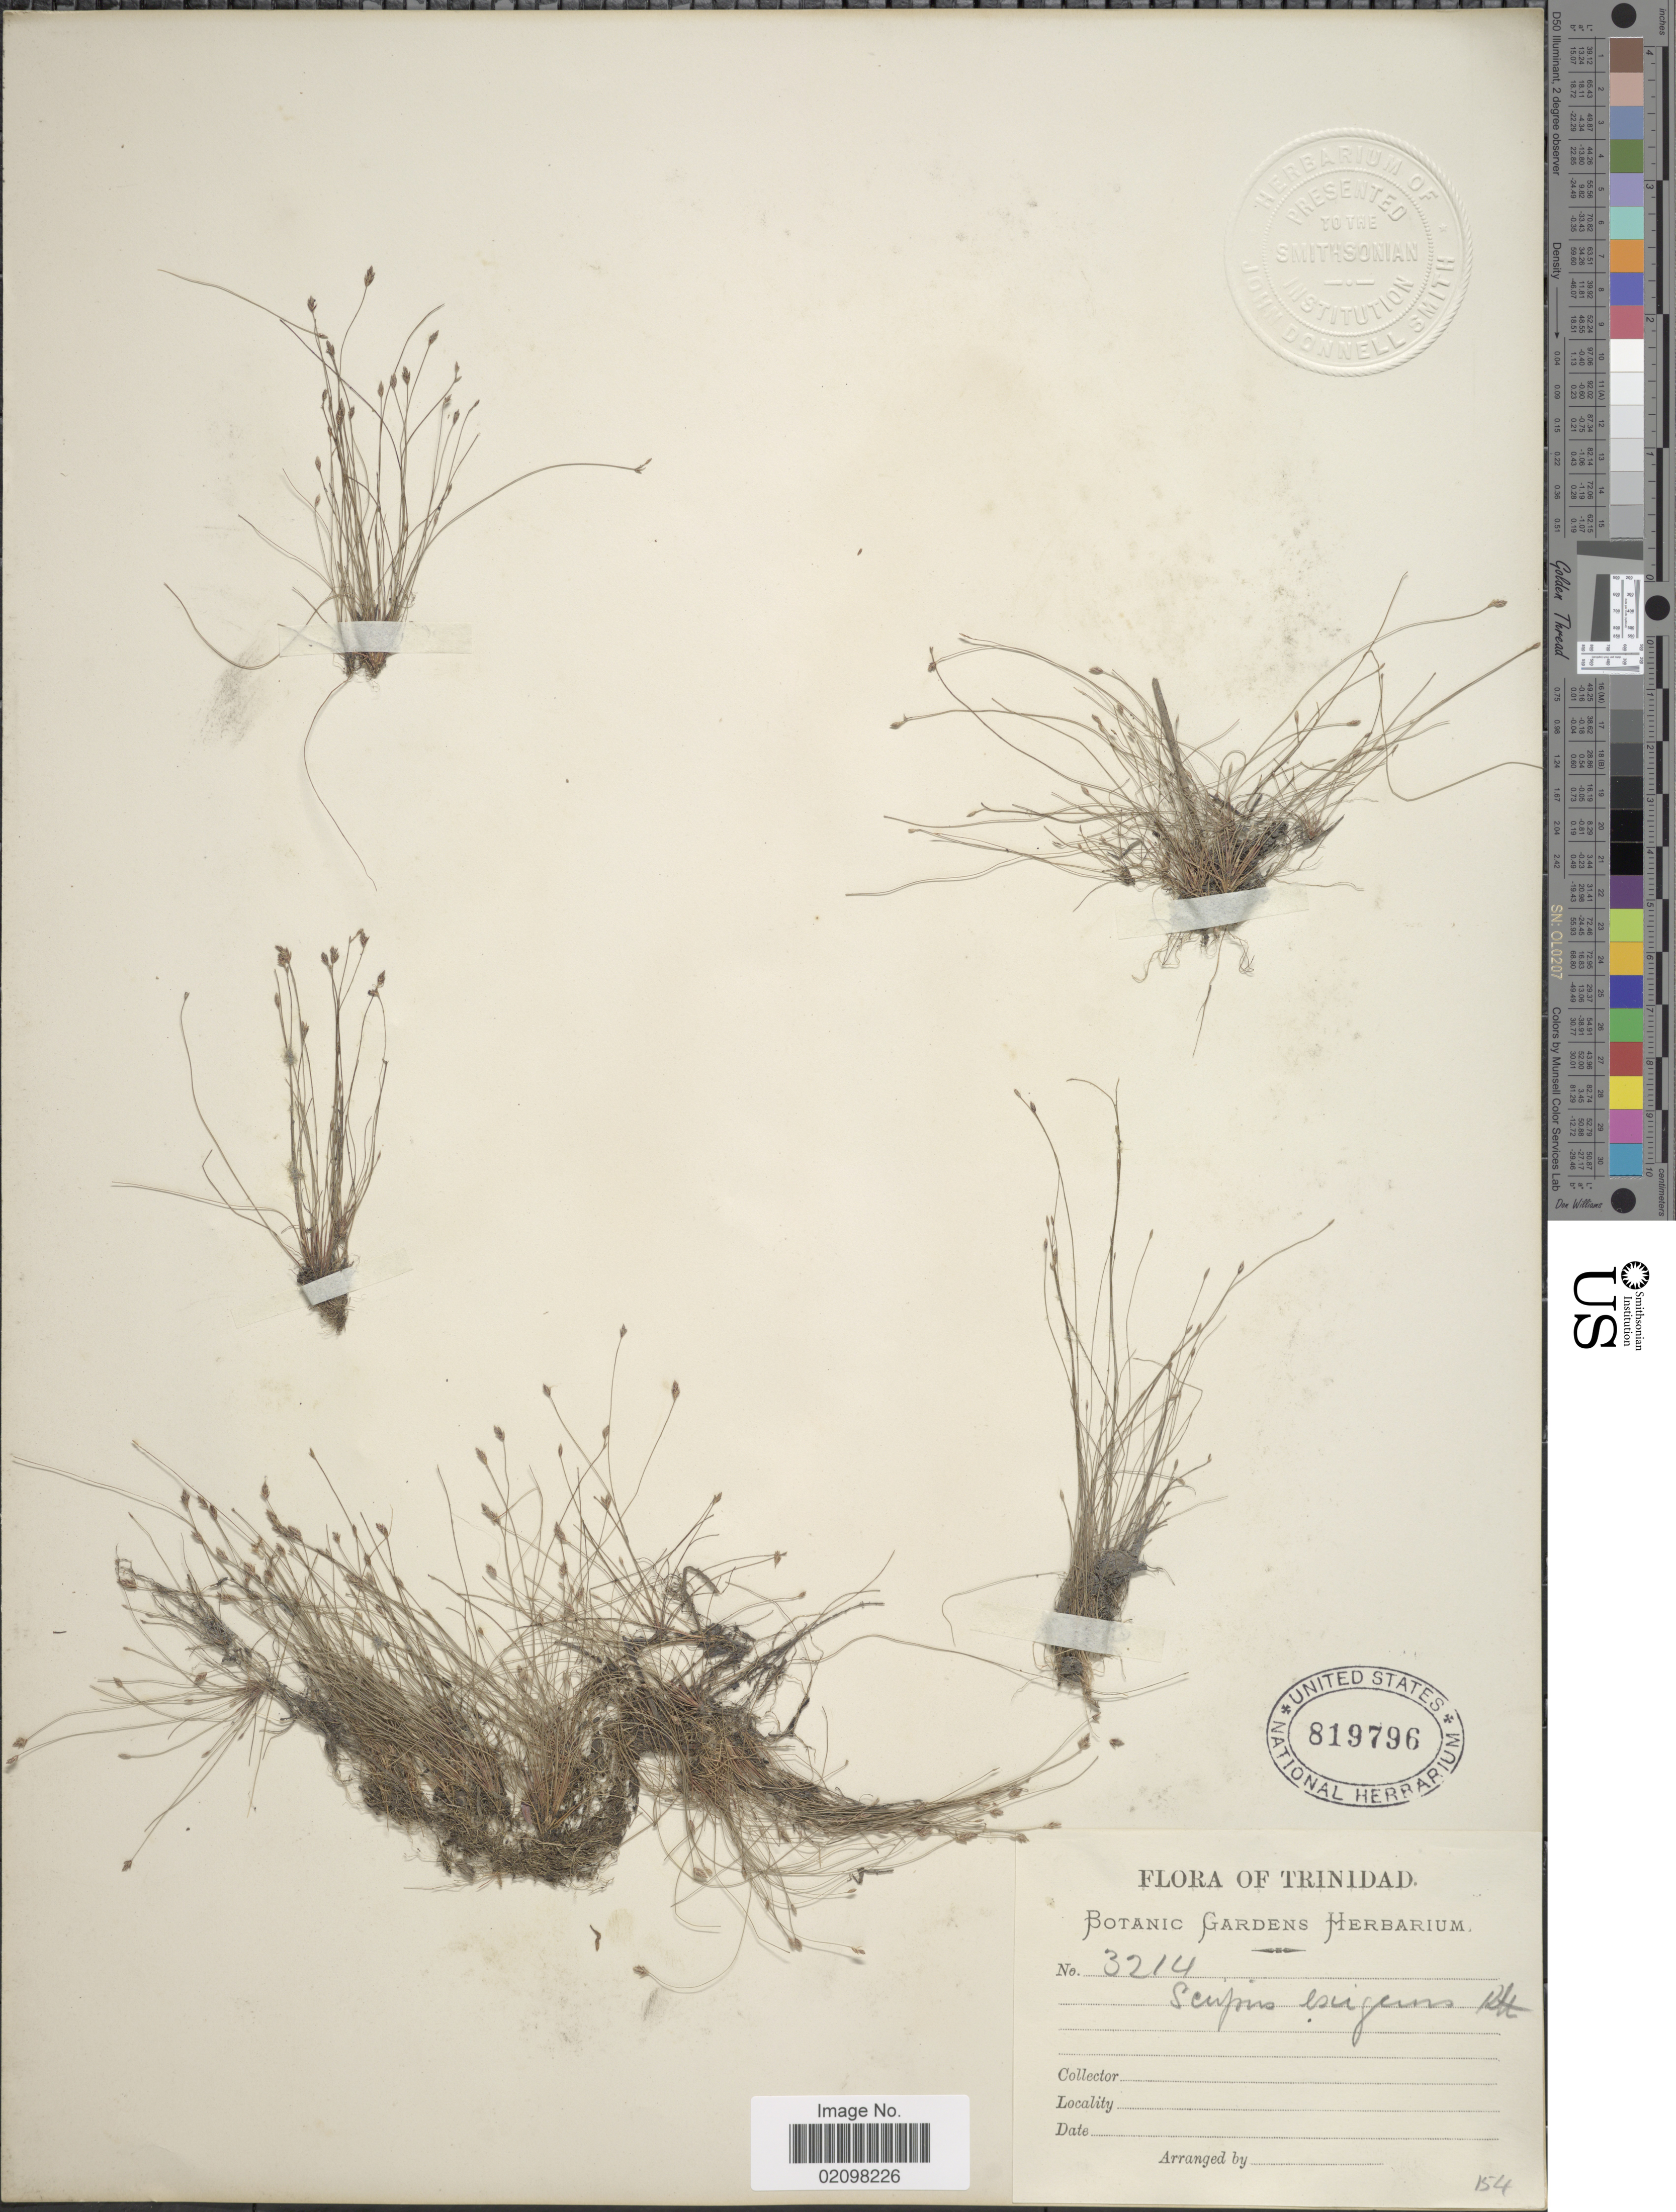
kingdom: Plantae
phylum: Tracheophyta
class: Liliopsida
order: Poales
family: Cyperaceae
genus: Eleocharis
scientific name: Eleocharis exigua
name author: (Kunth) Roem. & Schult.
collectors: ex herb. Botanic Gardens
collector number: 3214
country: Trinidad and Tobago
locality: Trinidad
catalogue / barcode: US 819796